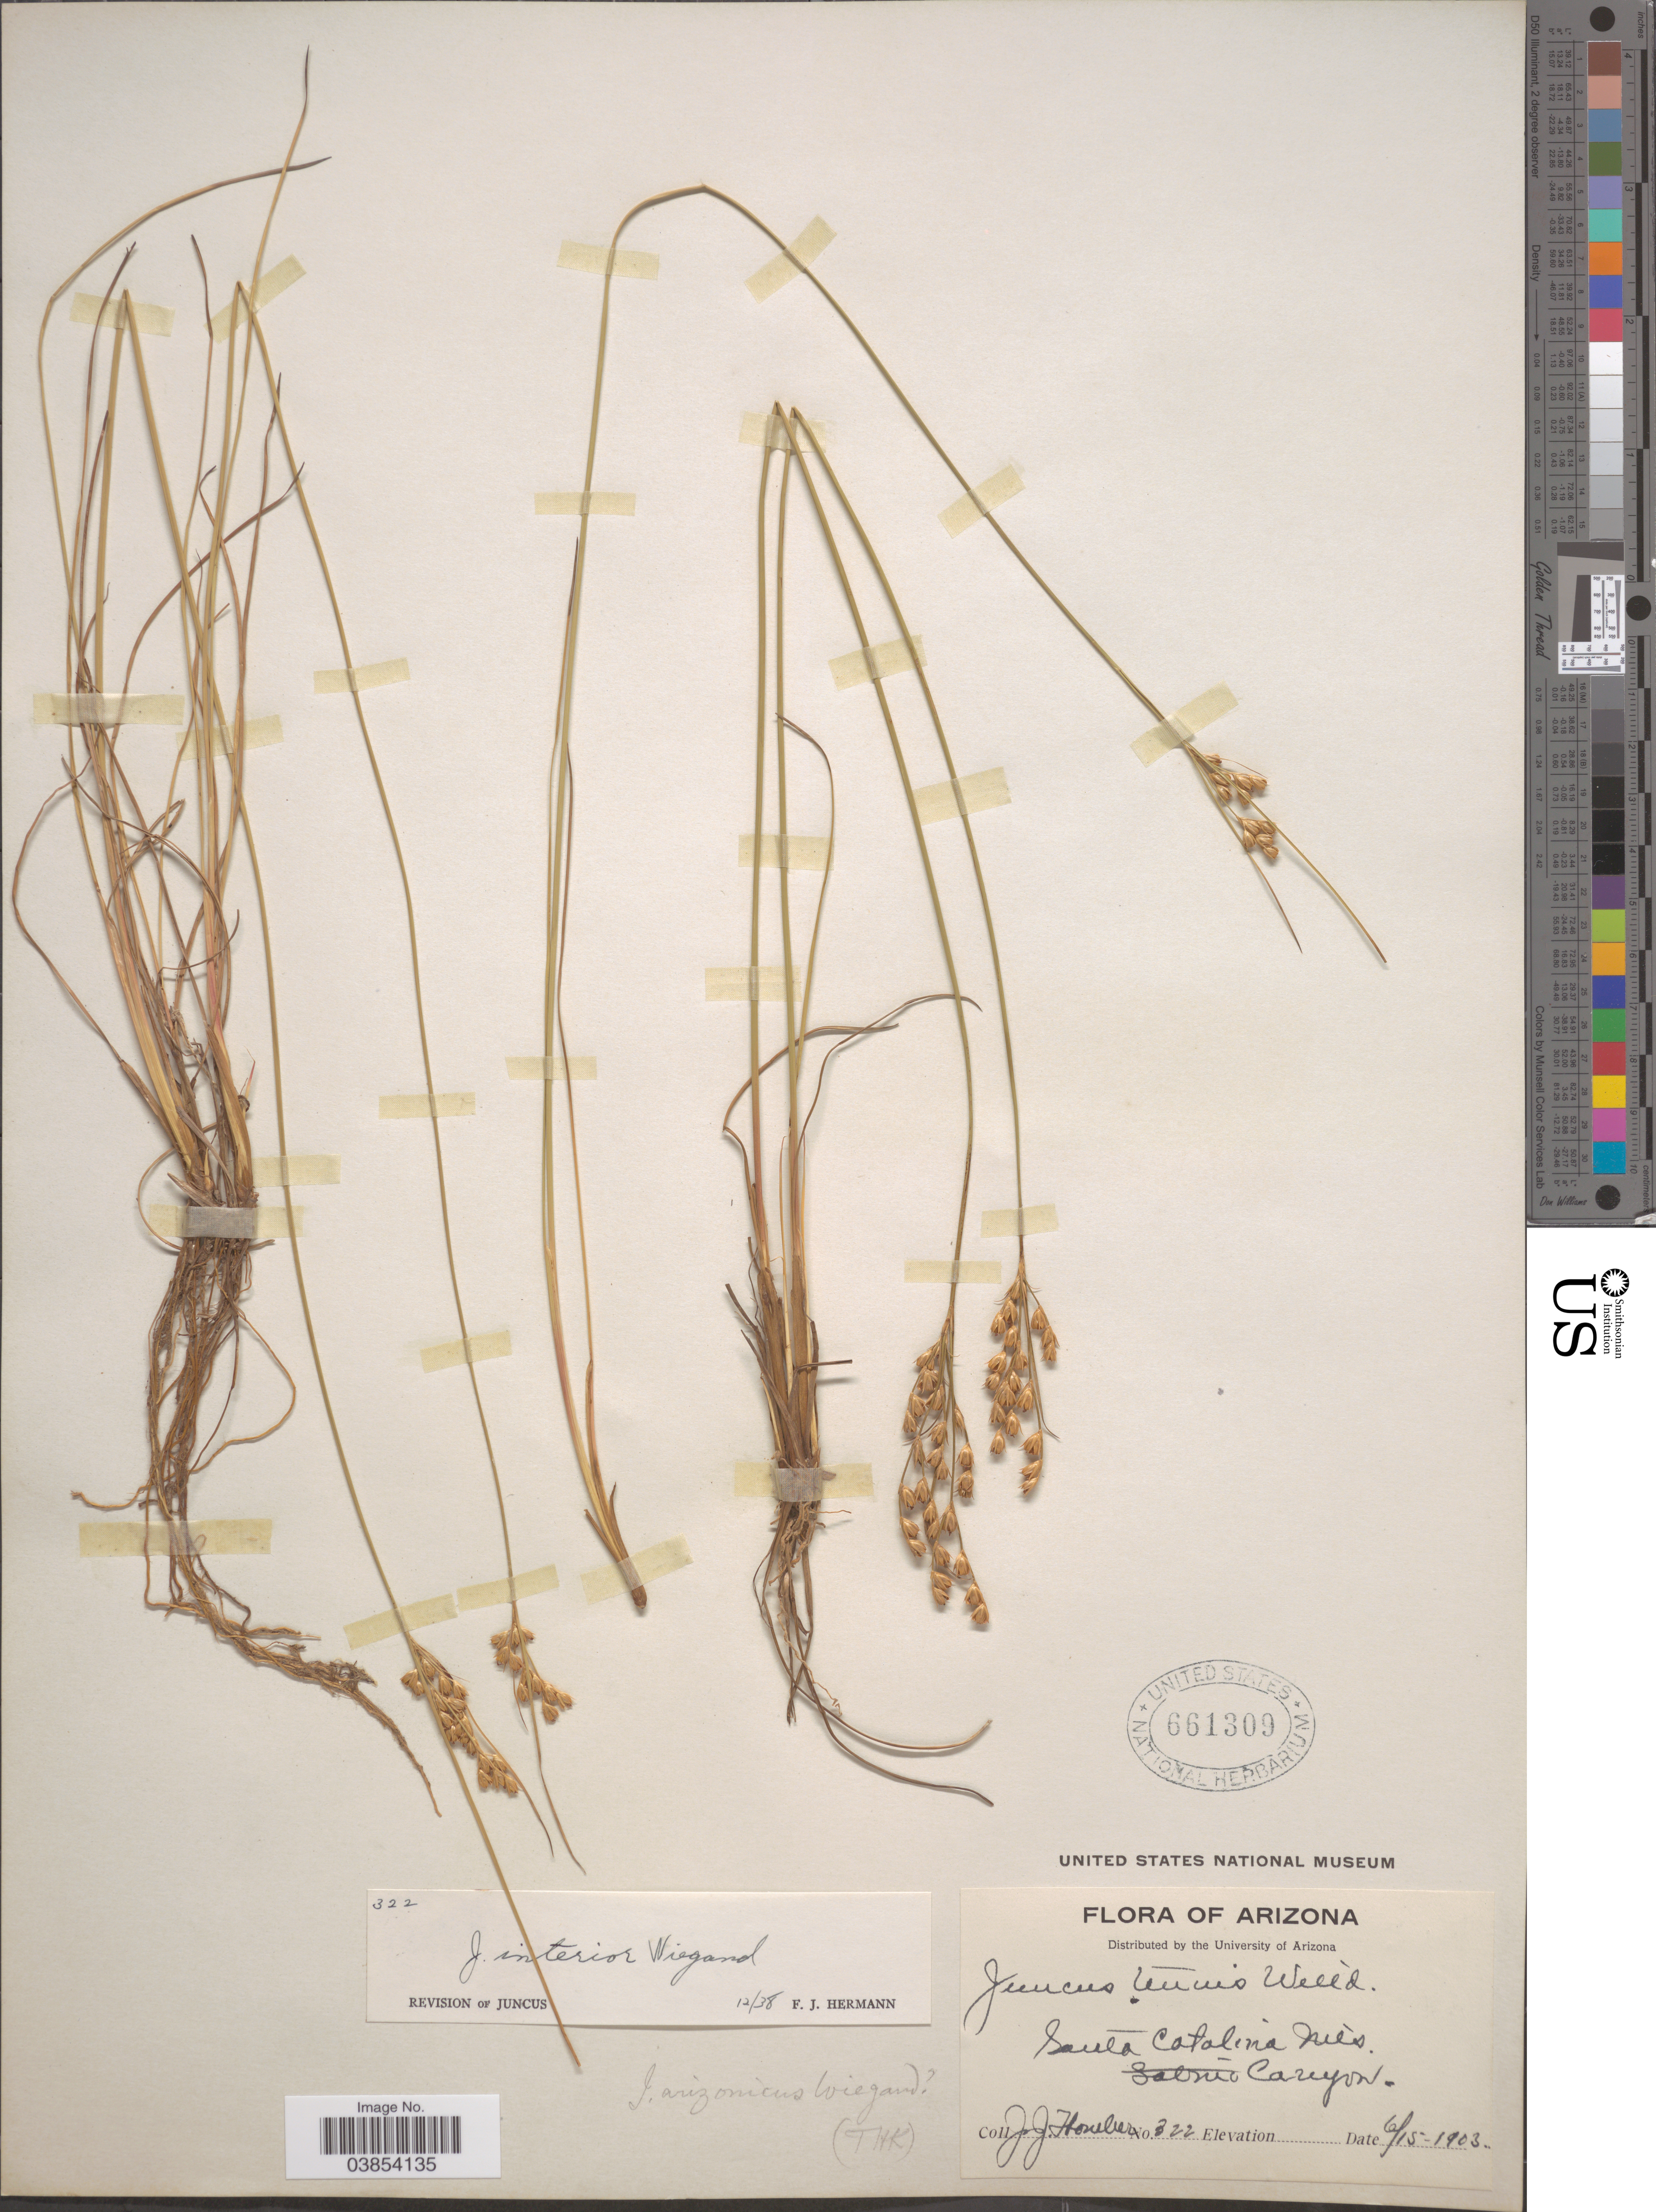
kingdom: Plantae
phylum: Tracheophyta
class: Liliopsida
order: Poales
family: Juncaceae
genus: Juncus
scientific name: Juncus interior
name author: Wiegand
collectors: J. Honebur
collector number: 322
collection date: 1903-06-15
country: United States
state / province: Arizona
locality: Santa Catalina Mts. Canyon.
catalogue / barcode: US 661309